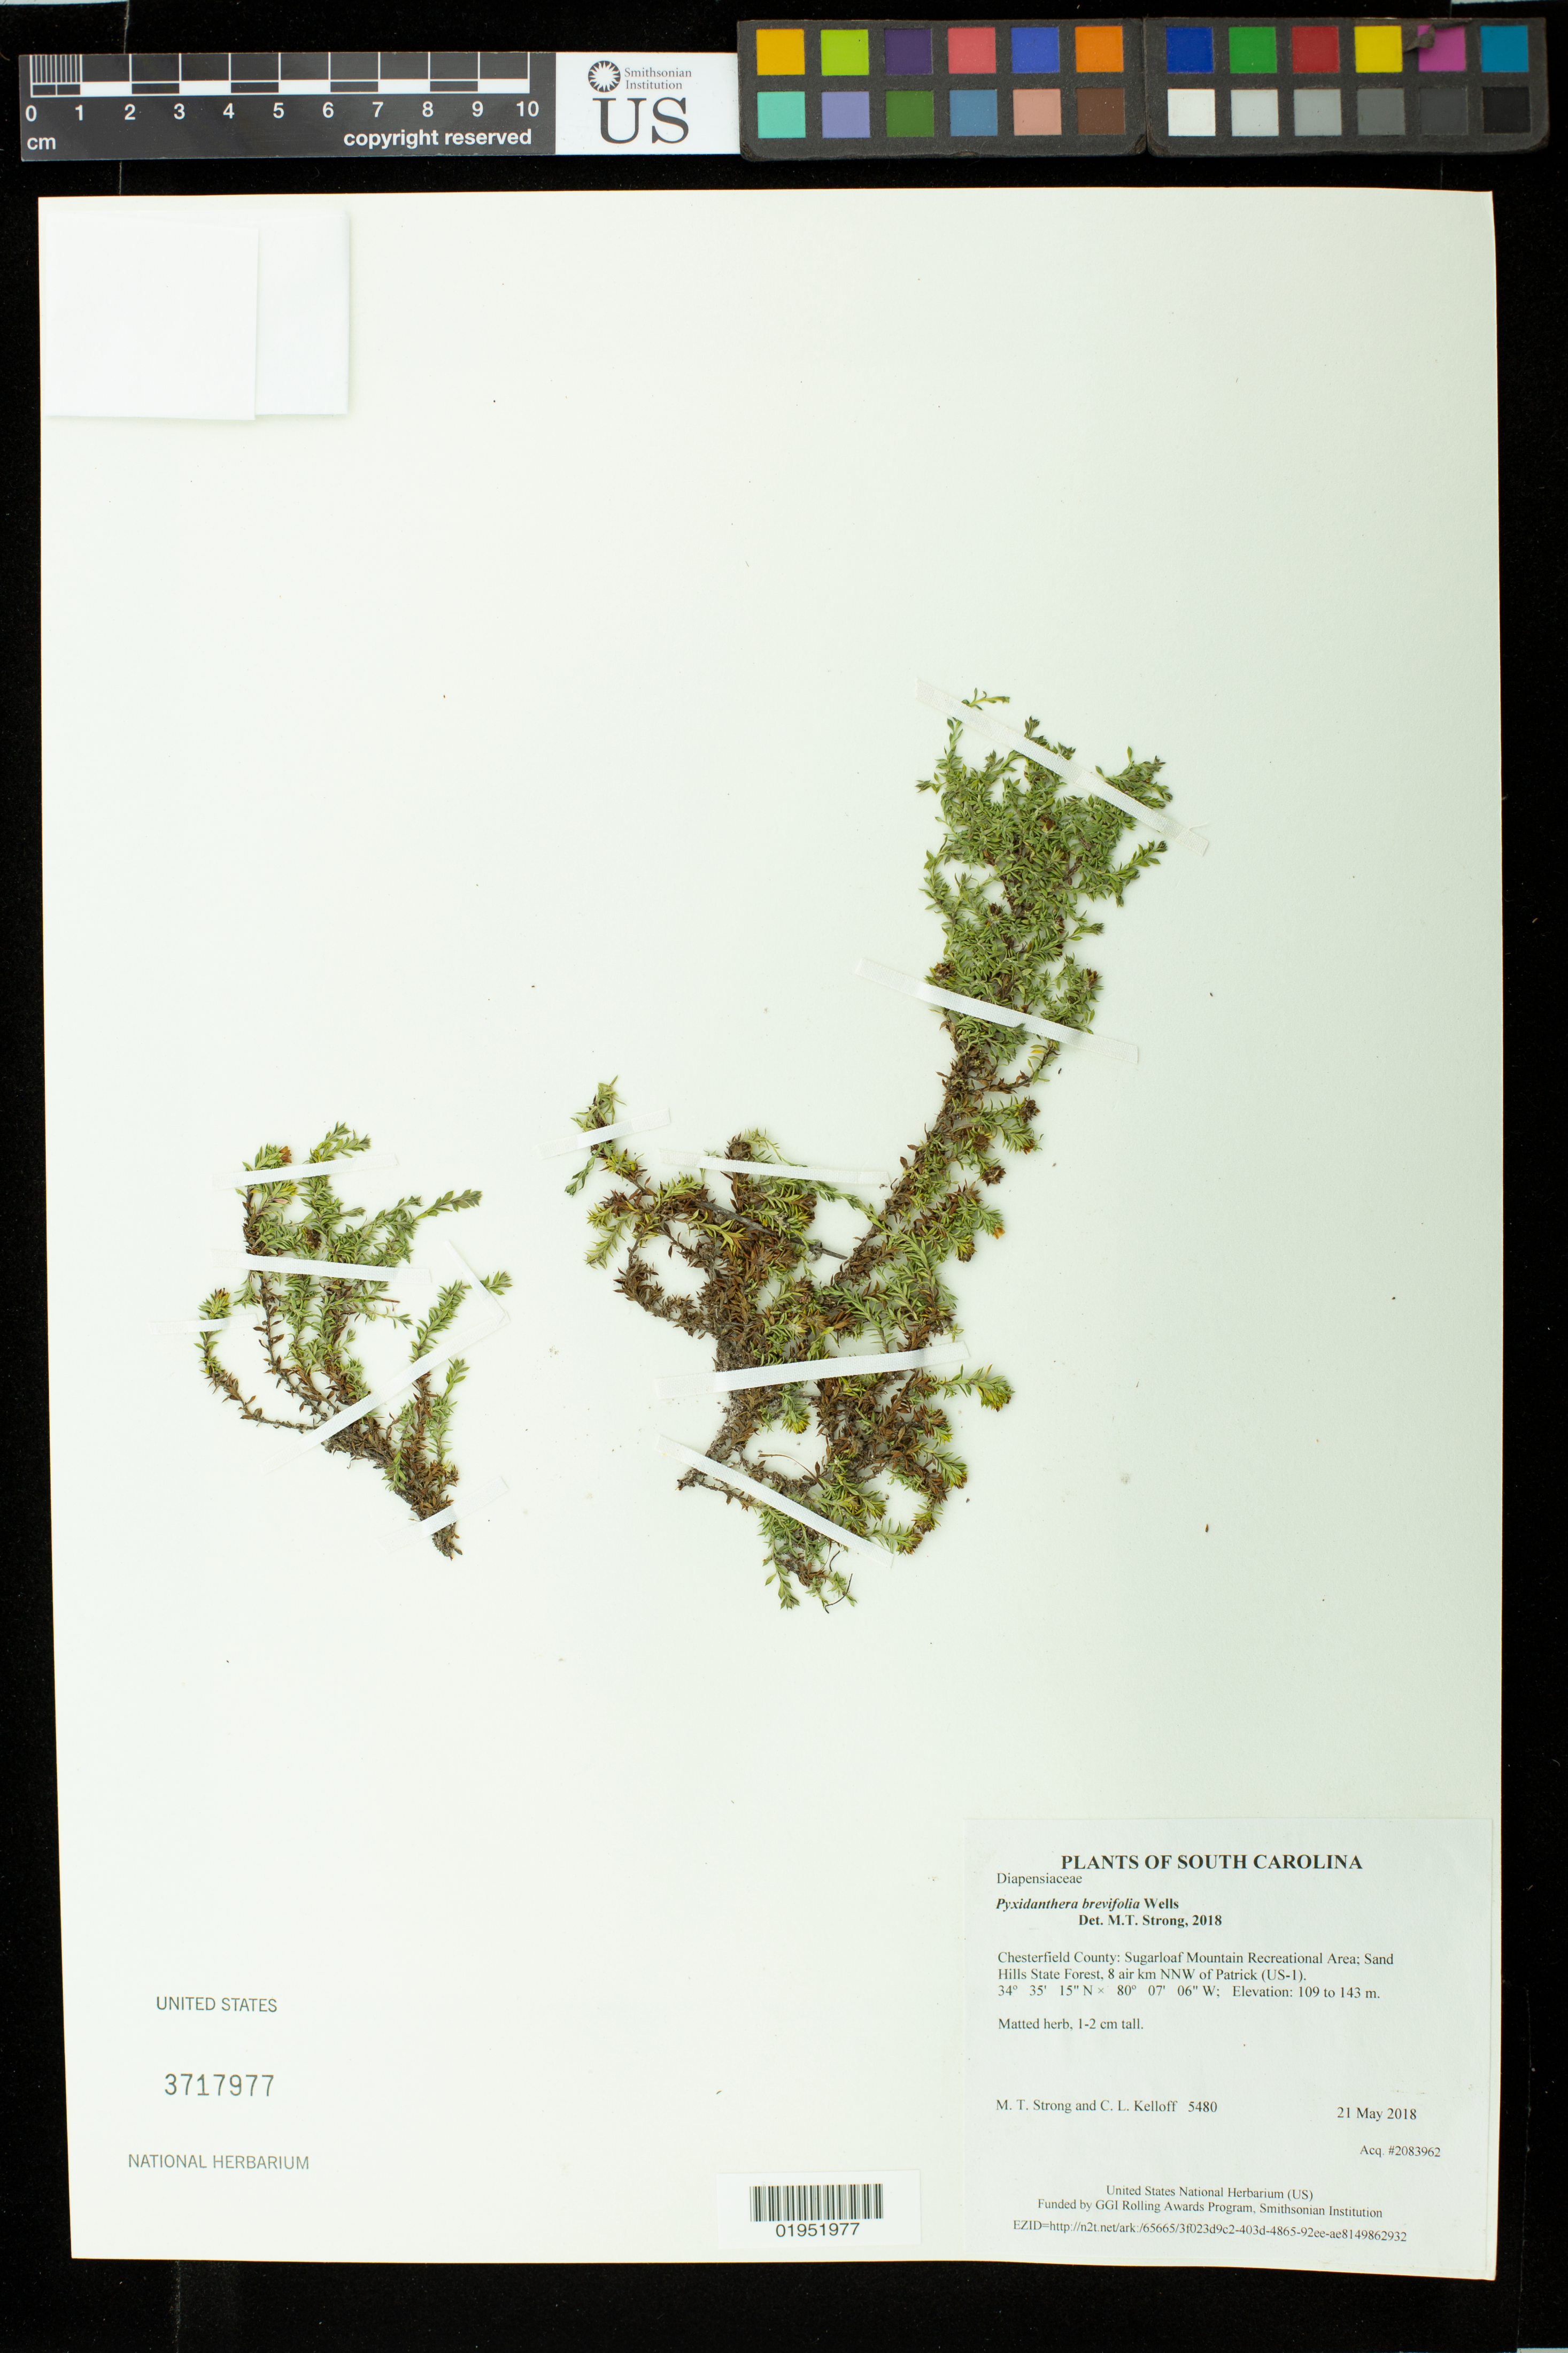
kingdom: Plantae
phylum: Tracheophyta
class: Magnoliopsida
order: Ericales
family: Diapensiaceae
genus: Pyxidanthera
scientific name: Pyxidanthera brevifolia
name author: Wells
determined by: Strong, Mark T., (BOT), Smithsonian Institution - National Museum of Natural History (UNITED STATES)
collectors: M. T. Strong & C. L. Kelloff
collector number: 5480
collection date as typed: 21 May 2018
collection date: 2018-05-21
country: United States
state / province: South Carolina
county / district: Chesterfield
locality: Sugarloaf Mountain Recreational Area; Sand Hills State Forest, 8 air km NNW of Patrick (US1)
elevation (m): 109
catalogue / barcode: US 3717977